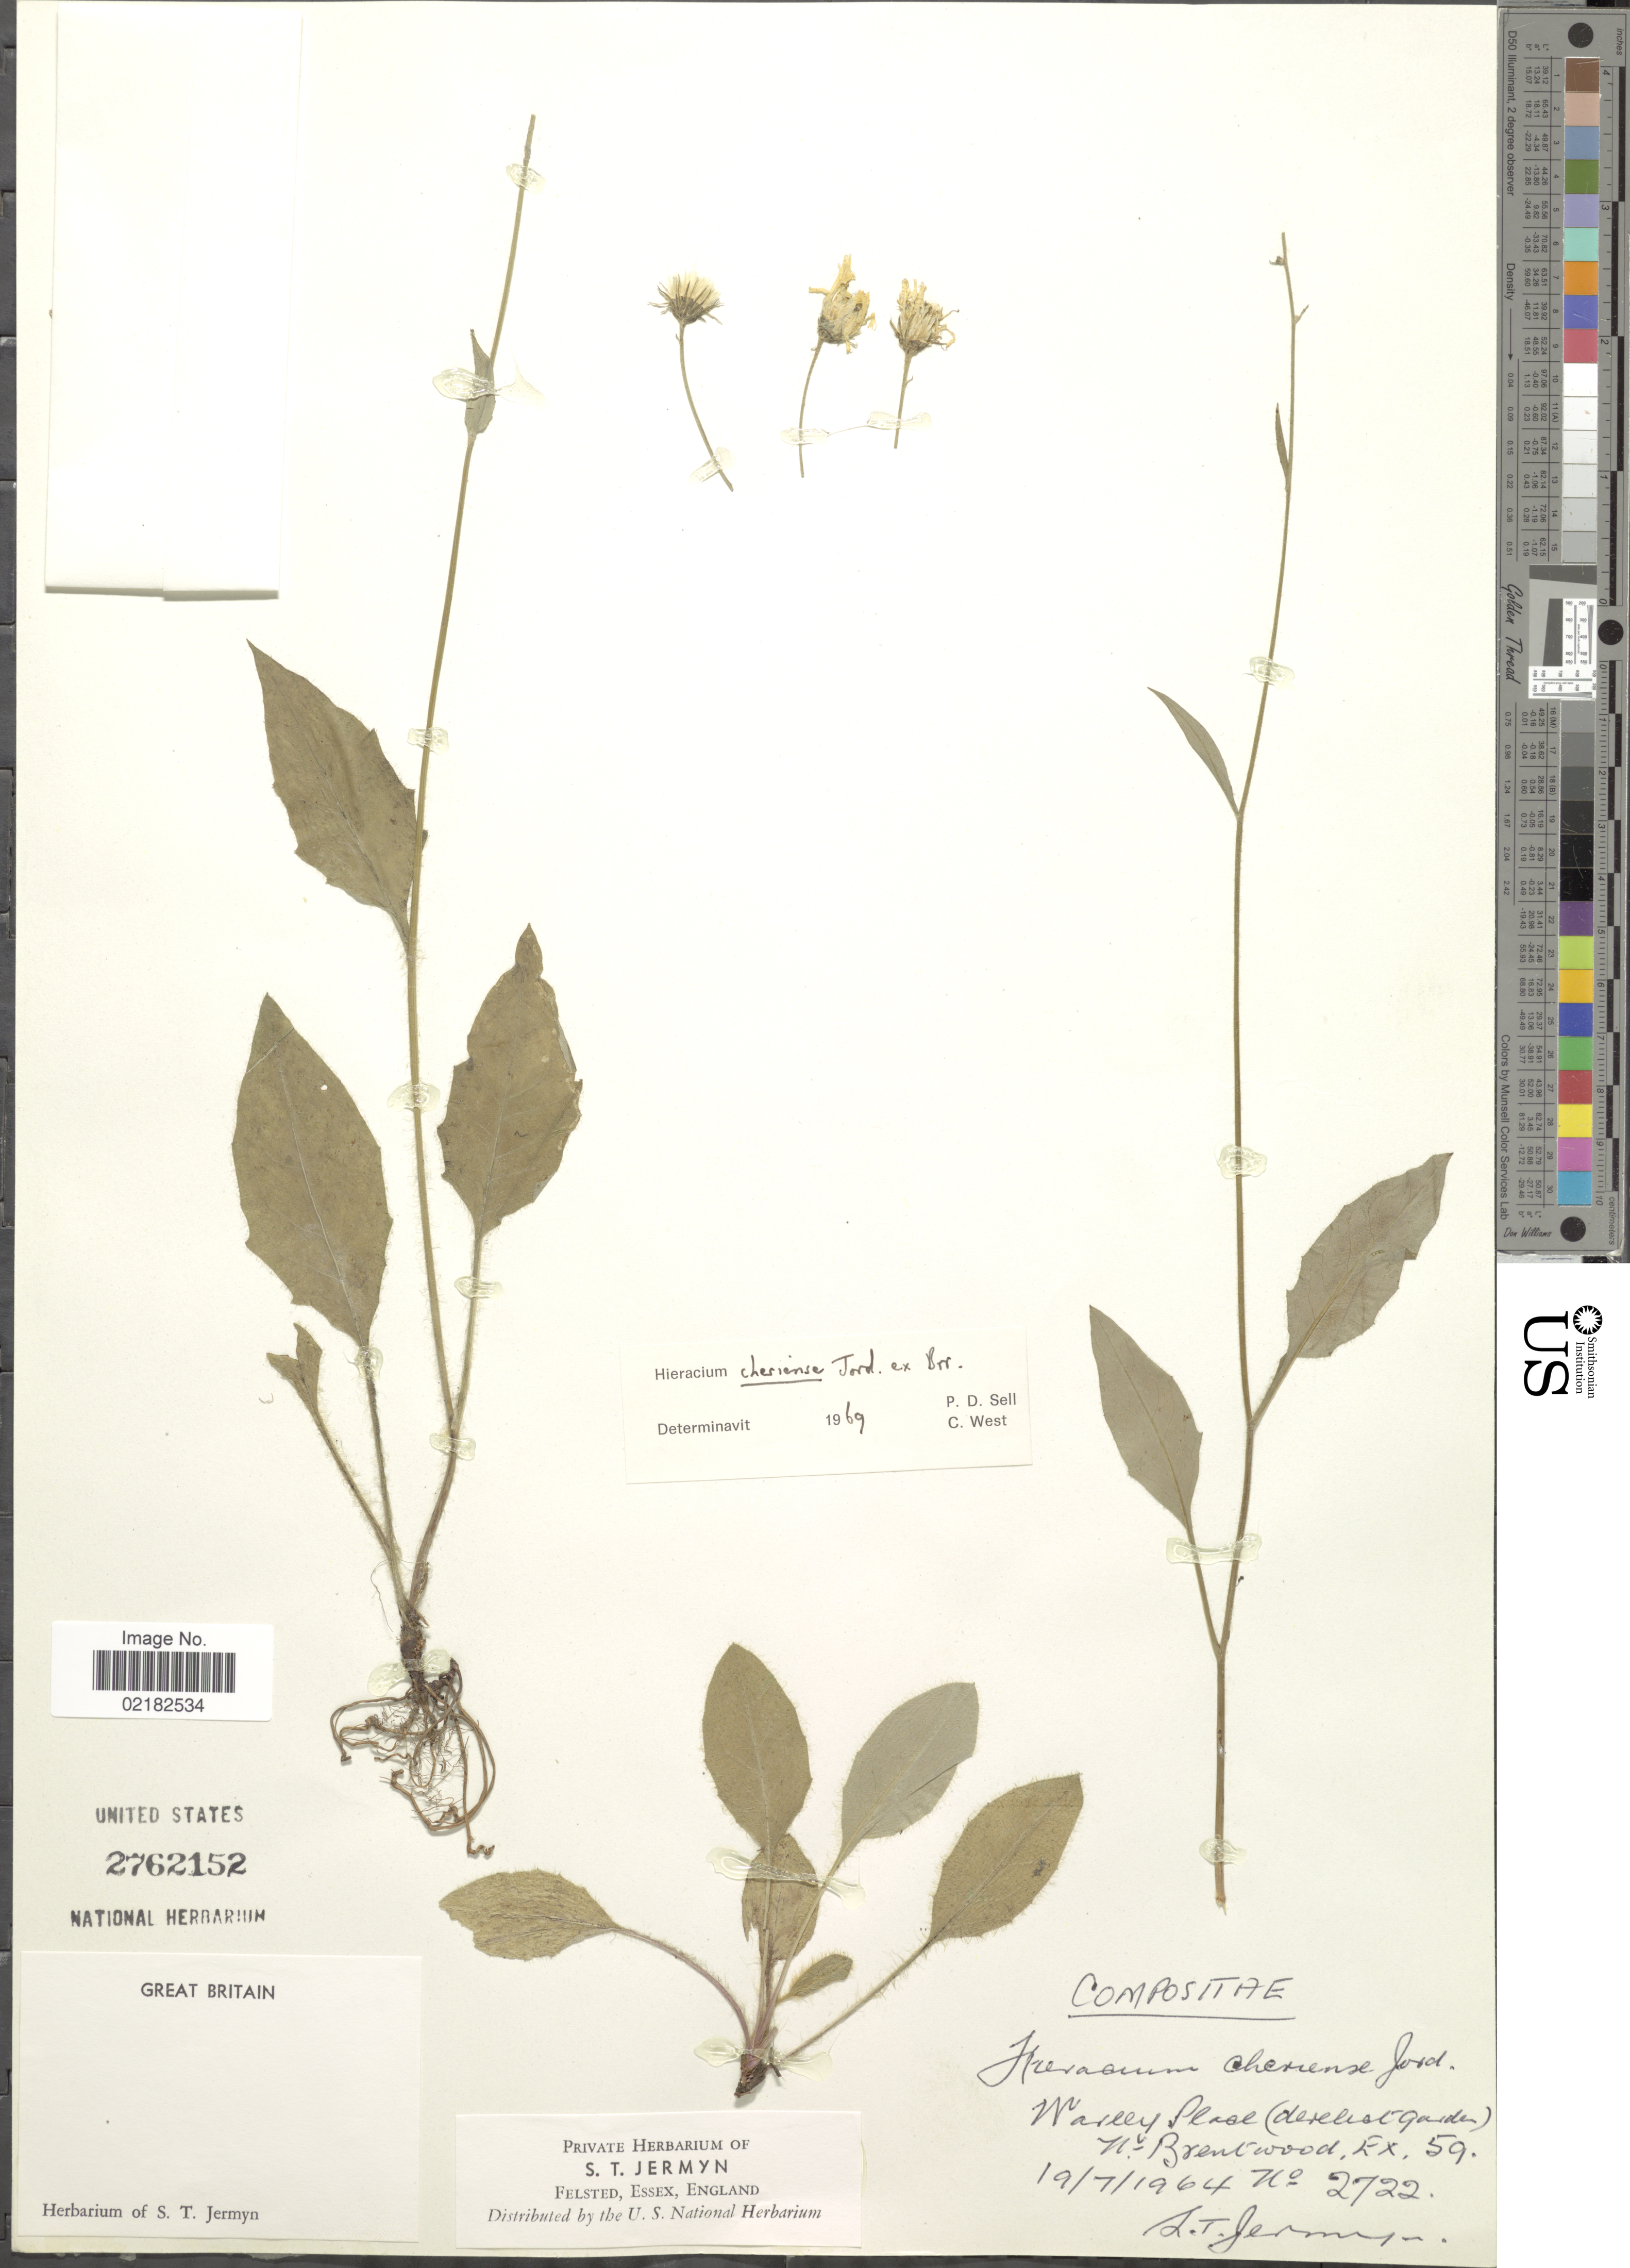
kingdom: Plantae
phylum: Tracheophyta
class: Magnoliopsida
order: Asterales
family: Asteraceae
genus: Hieracium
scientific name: Hieracium cheriense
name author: Boreau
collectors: S. Jermyn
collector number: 2722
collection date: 1964-07-19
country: United Kingdom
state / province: England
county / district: Essex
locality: Great Britain, Warley Place, nr Brentwood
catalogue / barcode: US 2762152